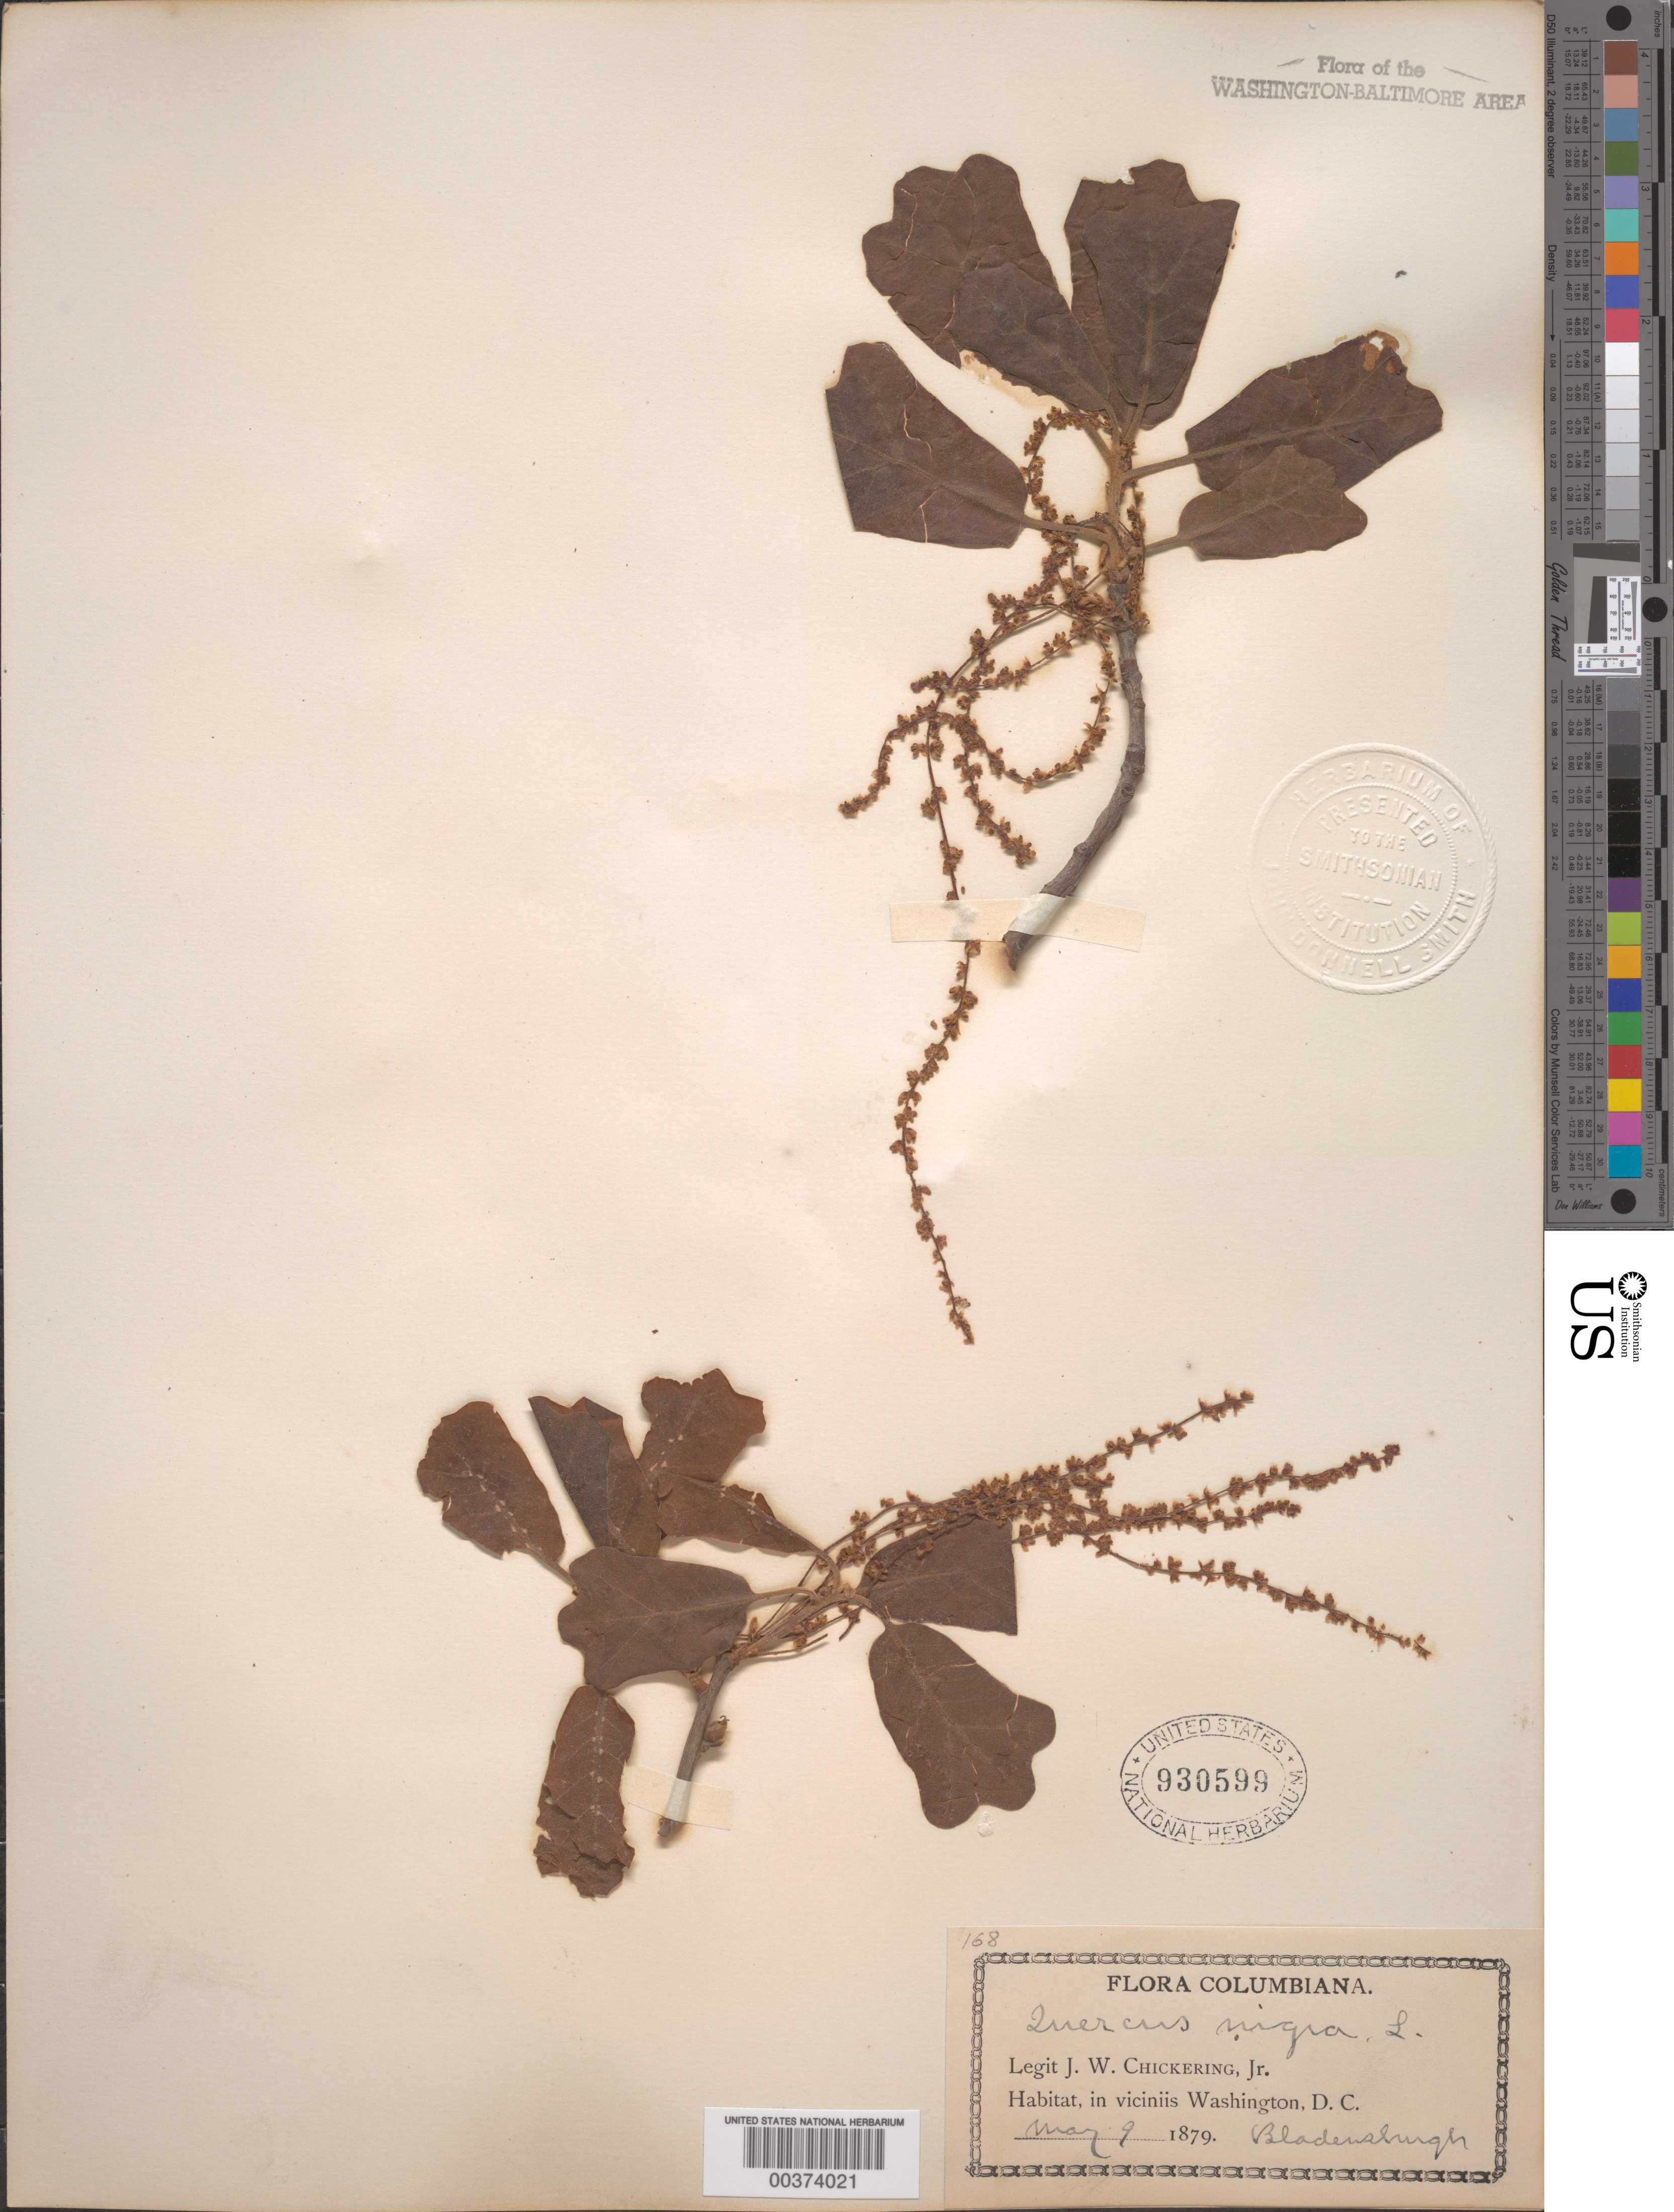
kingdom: Plantae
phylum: Tracheophyta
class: Magnoliopsida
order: Fagales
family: Fagaceae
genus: Quercus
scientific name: Quercus sp.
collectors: J. W. Chickering Jr.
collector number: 168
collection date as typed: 09 May 1879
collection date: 1879-05-09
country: United States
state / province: Maryland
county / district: Prince George's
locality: Bladensburg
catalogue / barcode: US 930599